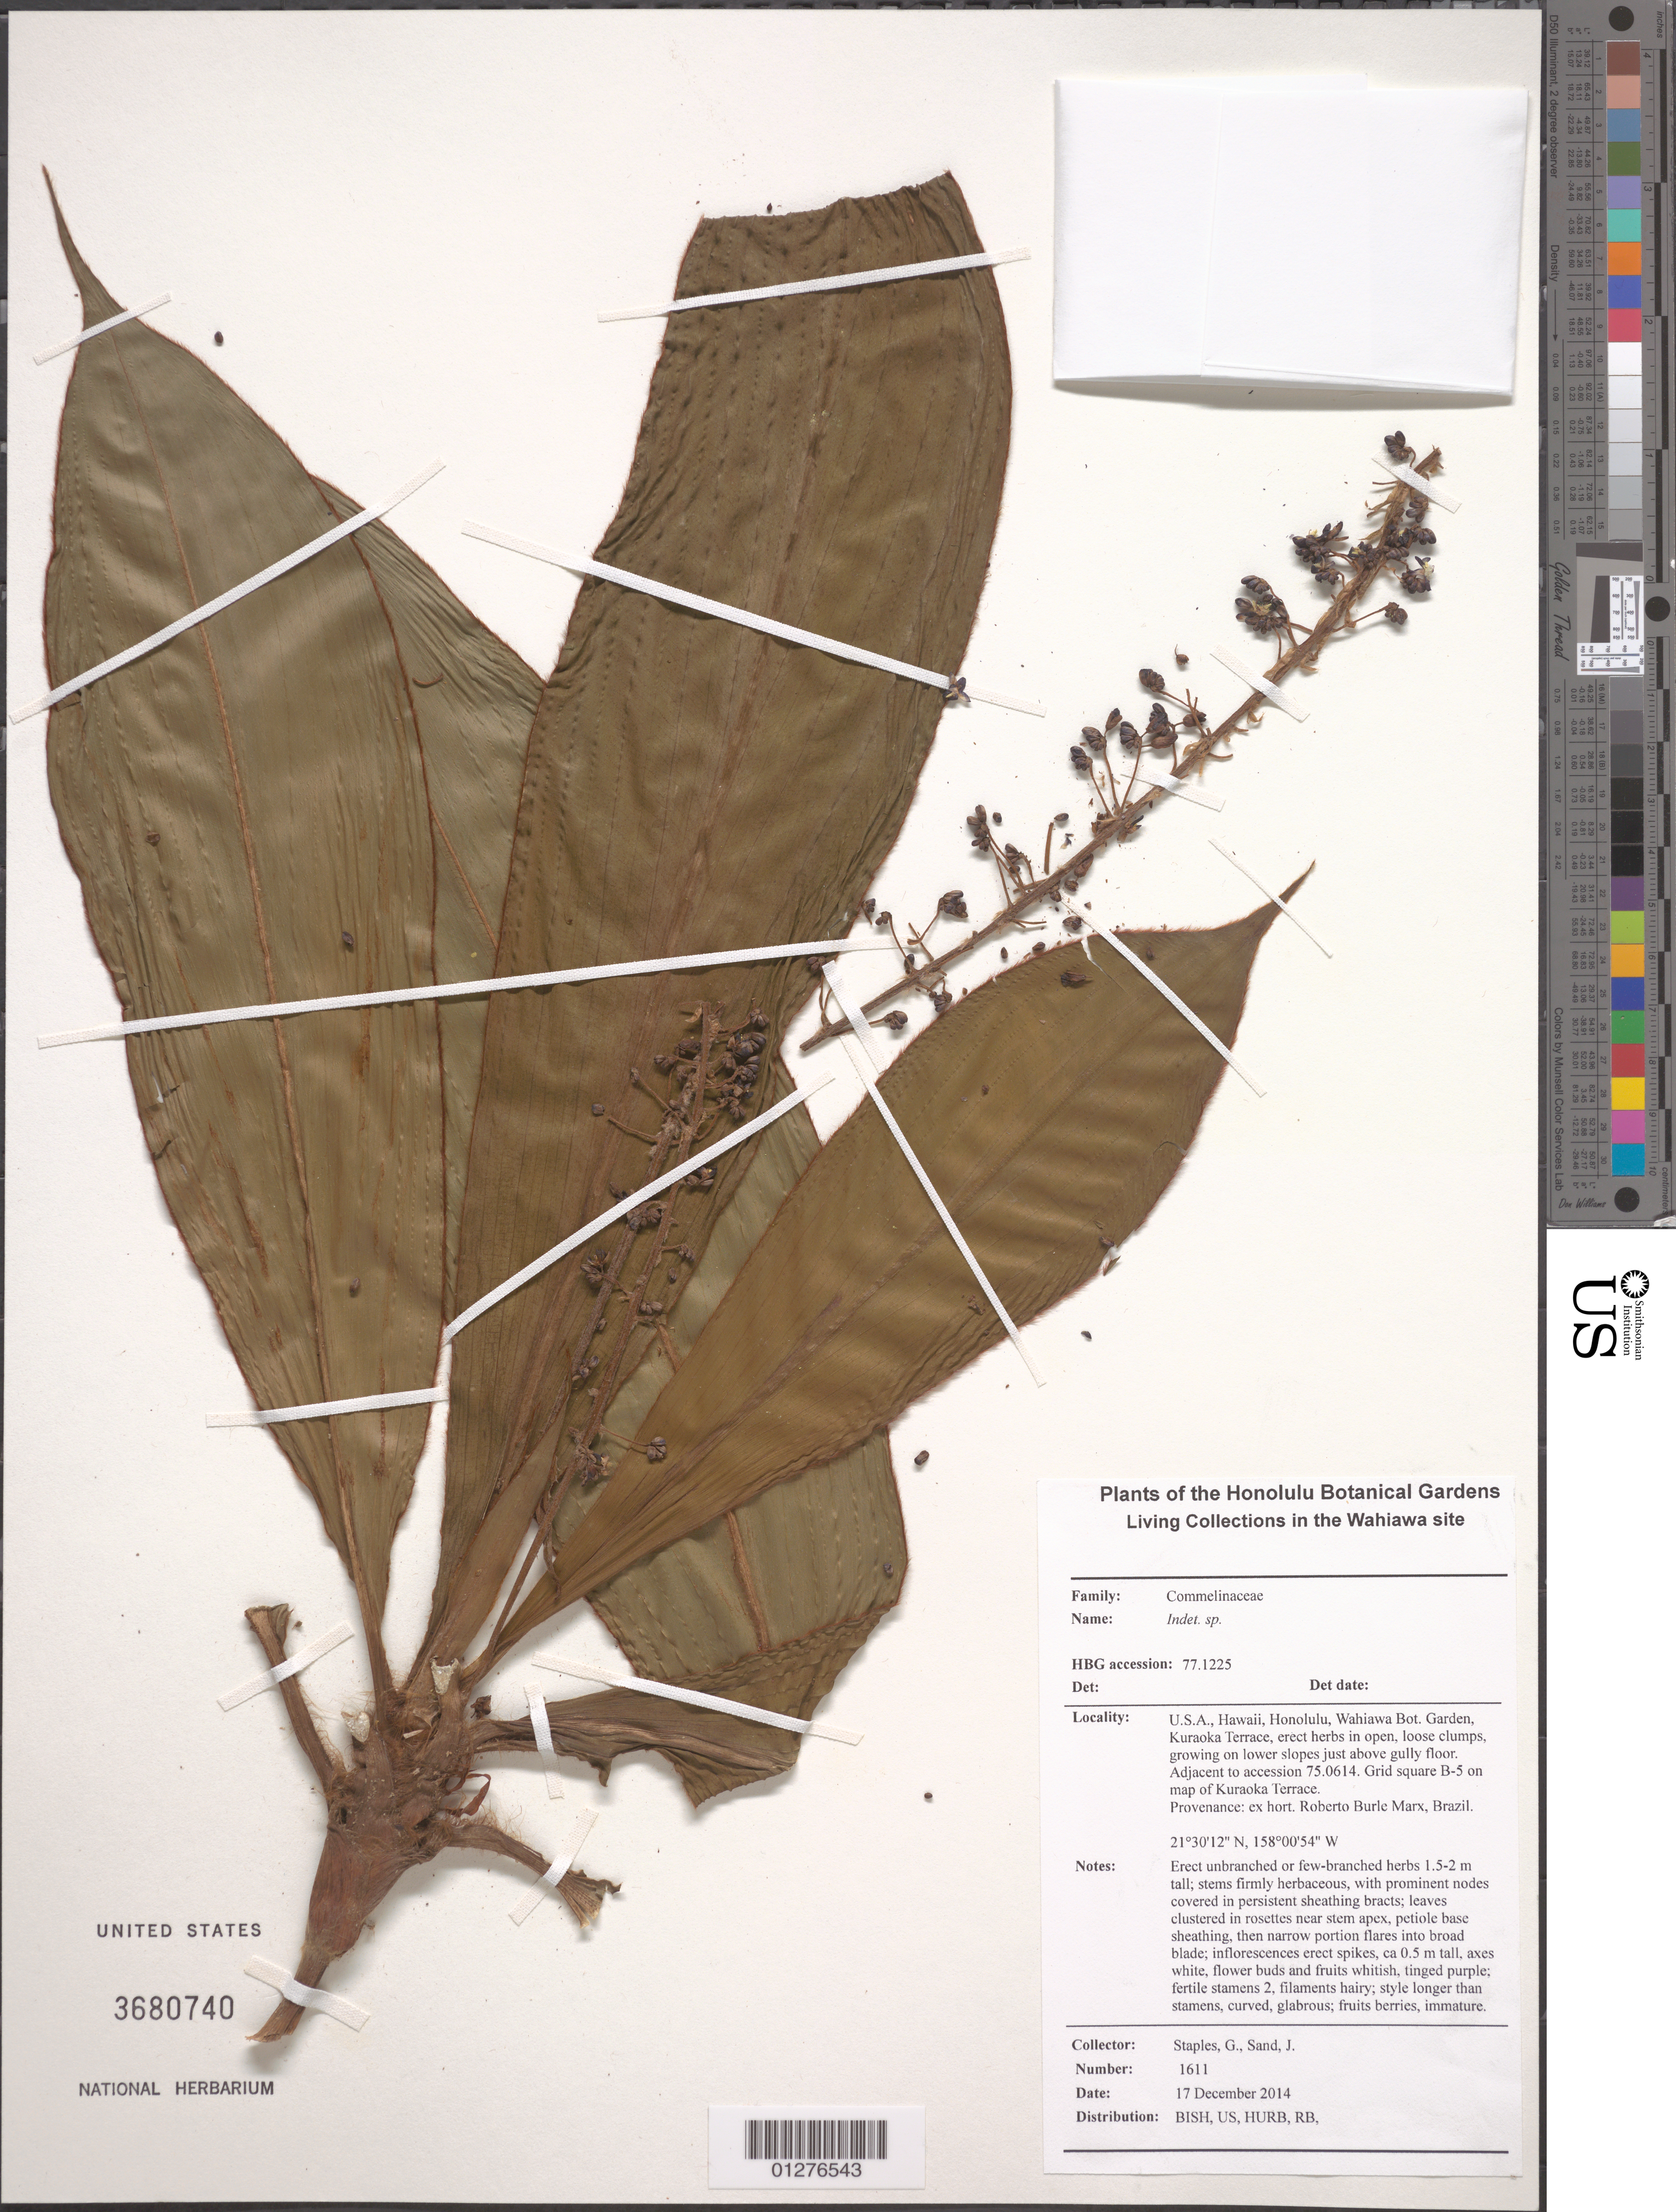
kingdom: Plantae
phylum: Tracheophyta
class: Liliopsida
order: Commelinales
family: Commelinaceae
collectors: G. Staples & J. Sand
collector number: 1611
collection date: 2014-12-17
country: United States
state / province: Hawaii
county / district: Honolulu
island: Oahu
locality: Wahiawa Bot. Garden. Adjacent to accession 75.0614. Grid square B-5 on map of Kuraoka Terrace. Provenance: ex hort. Roberto Burle Marx, Brazil.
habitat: USA, Hawaii, Honolulu, Wahiawa Bot. Garden, Kuraoka Terrace, erect herbs in open, loose clumps, growing on lower slopes just above gully floor.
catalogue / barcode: US 3680740